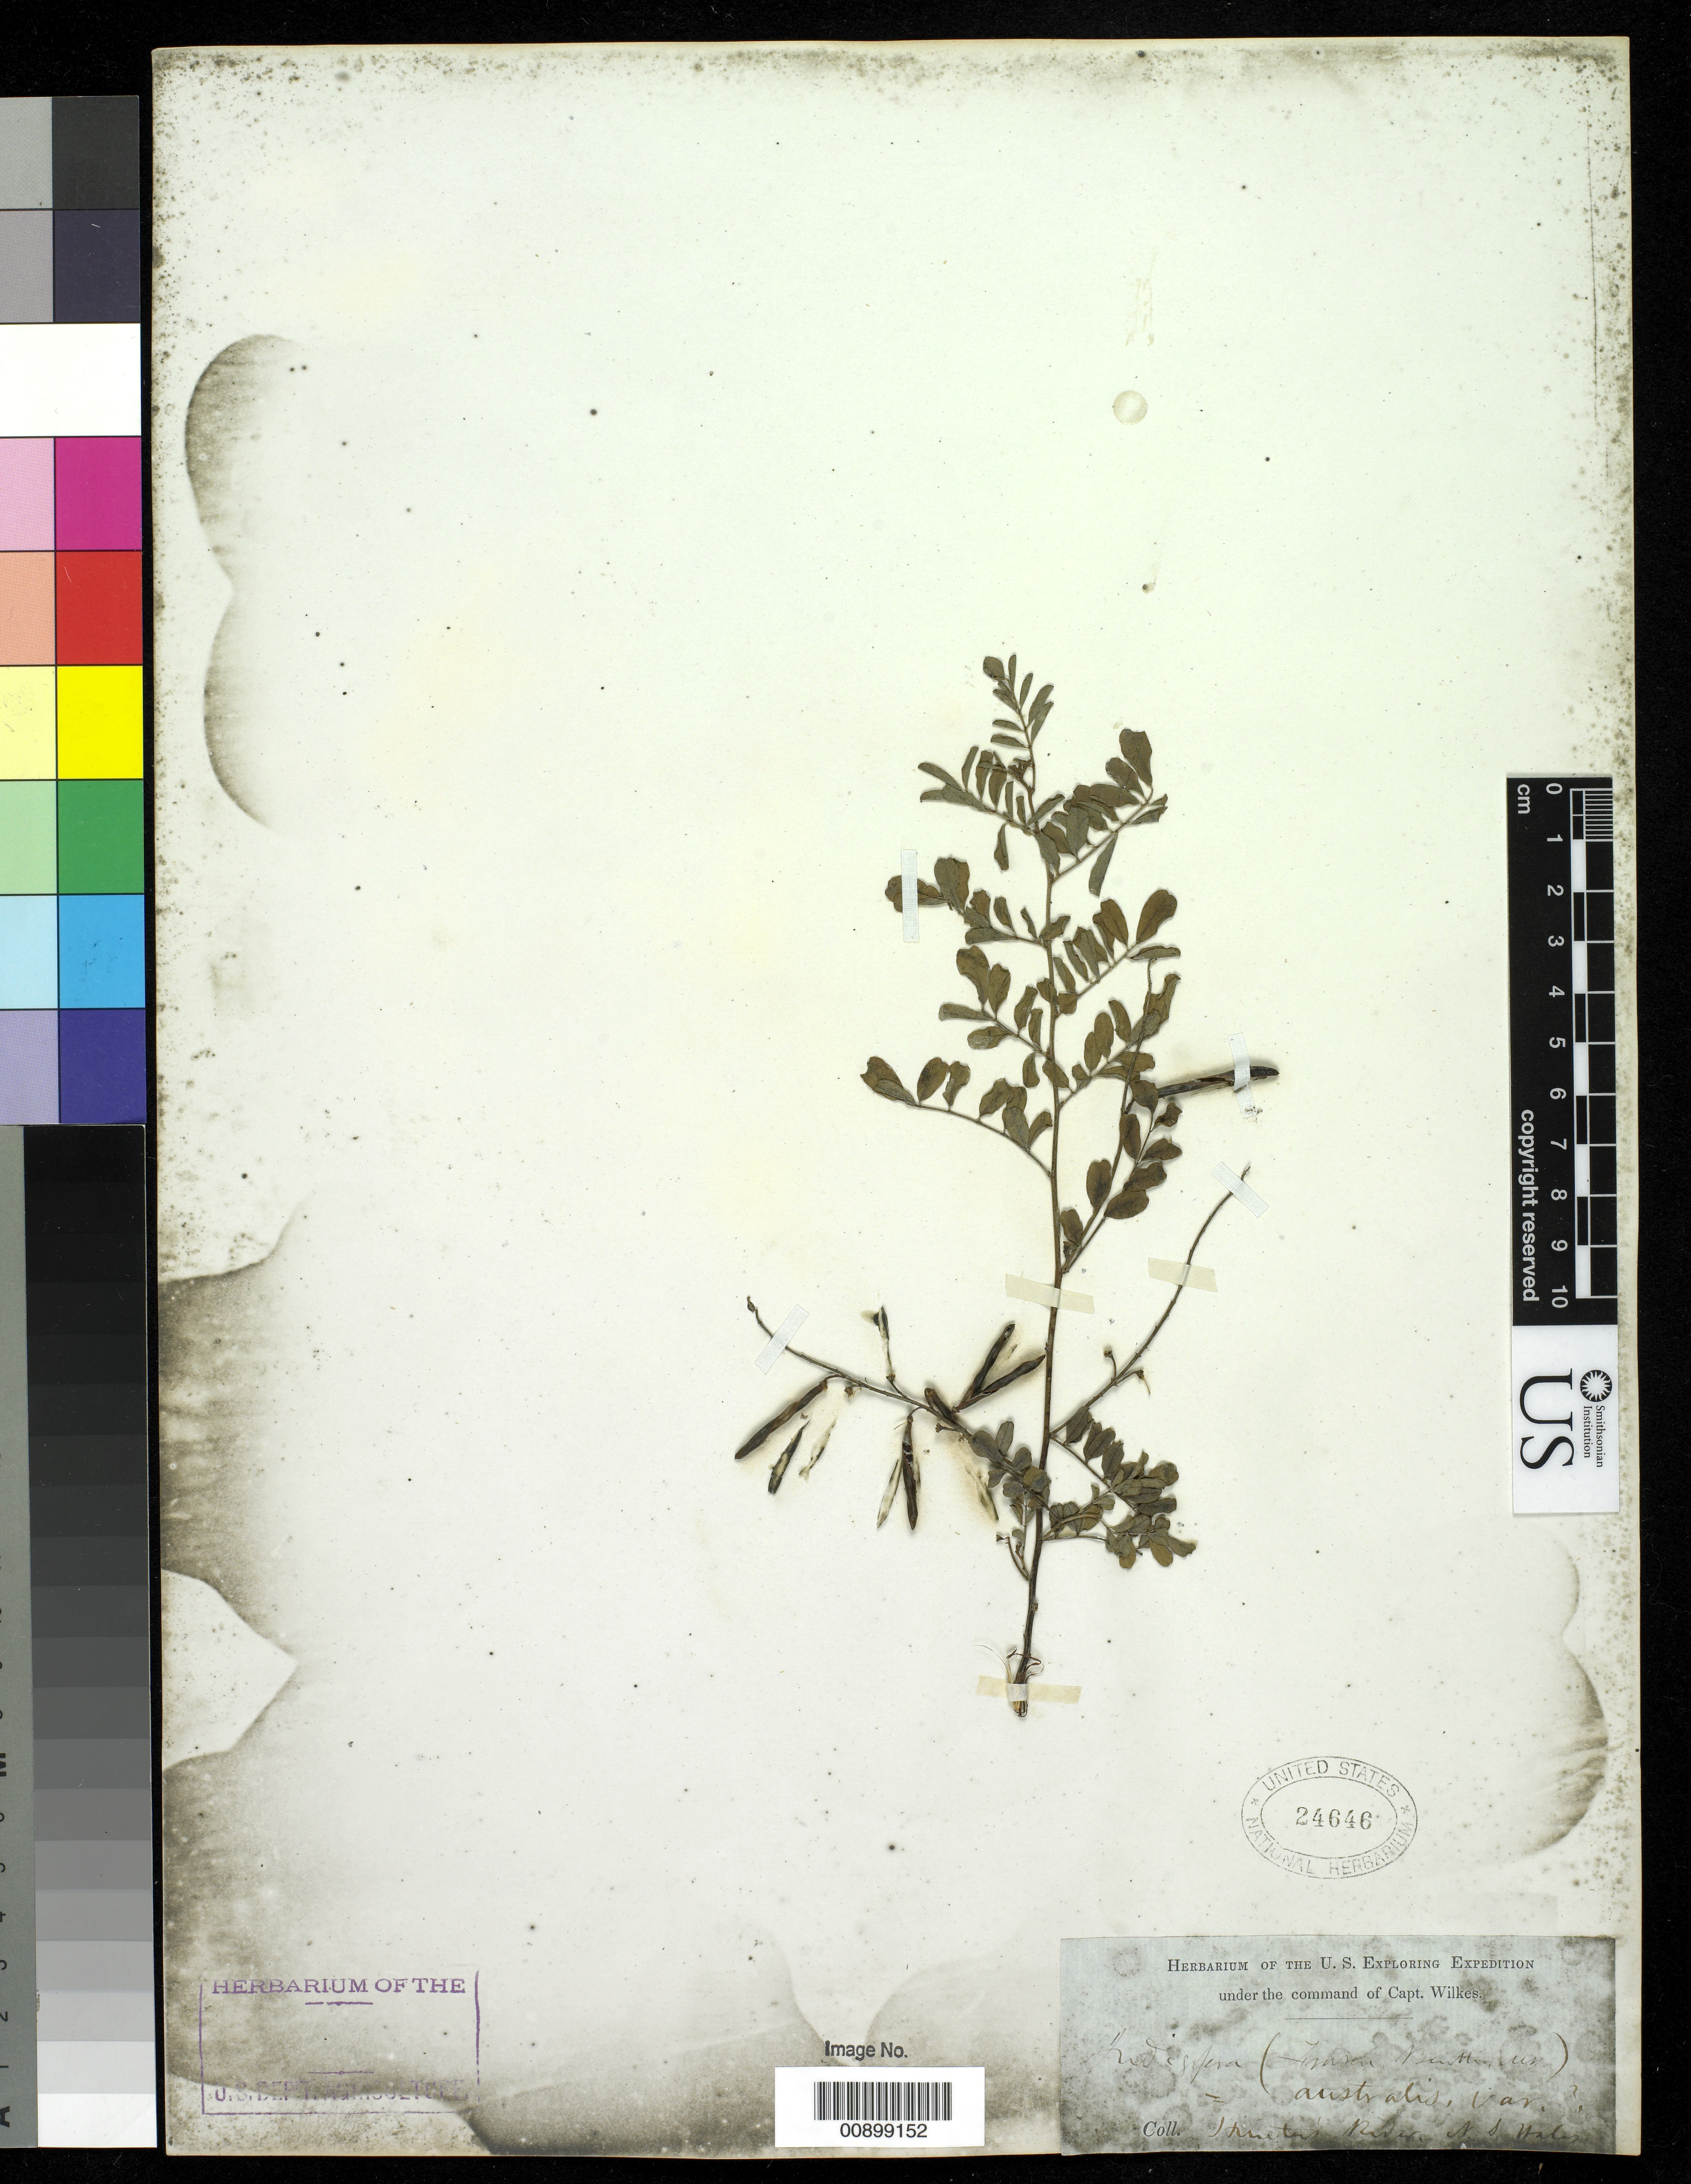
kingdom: Plantae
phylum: Tracheophyta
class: Magnoliopsida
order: Fabales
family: Fabaceae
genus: Indigofera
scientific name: Indigofera australis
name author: Willd.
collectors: Wilkes Explor. Exped.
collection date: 1838/1842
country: Australia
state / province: New South Wales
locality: Hunter's River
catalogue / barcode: US 24646